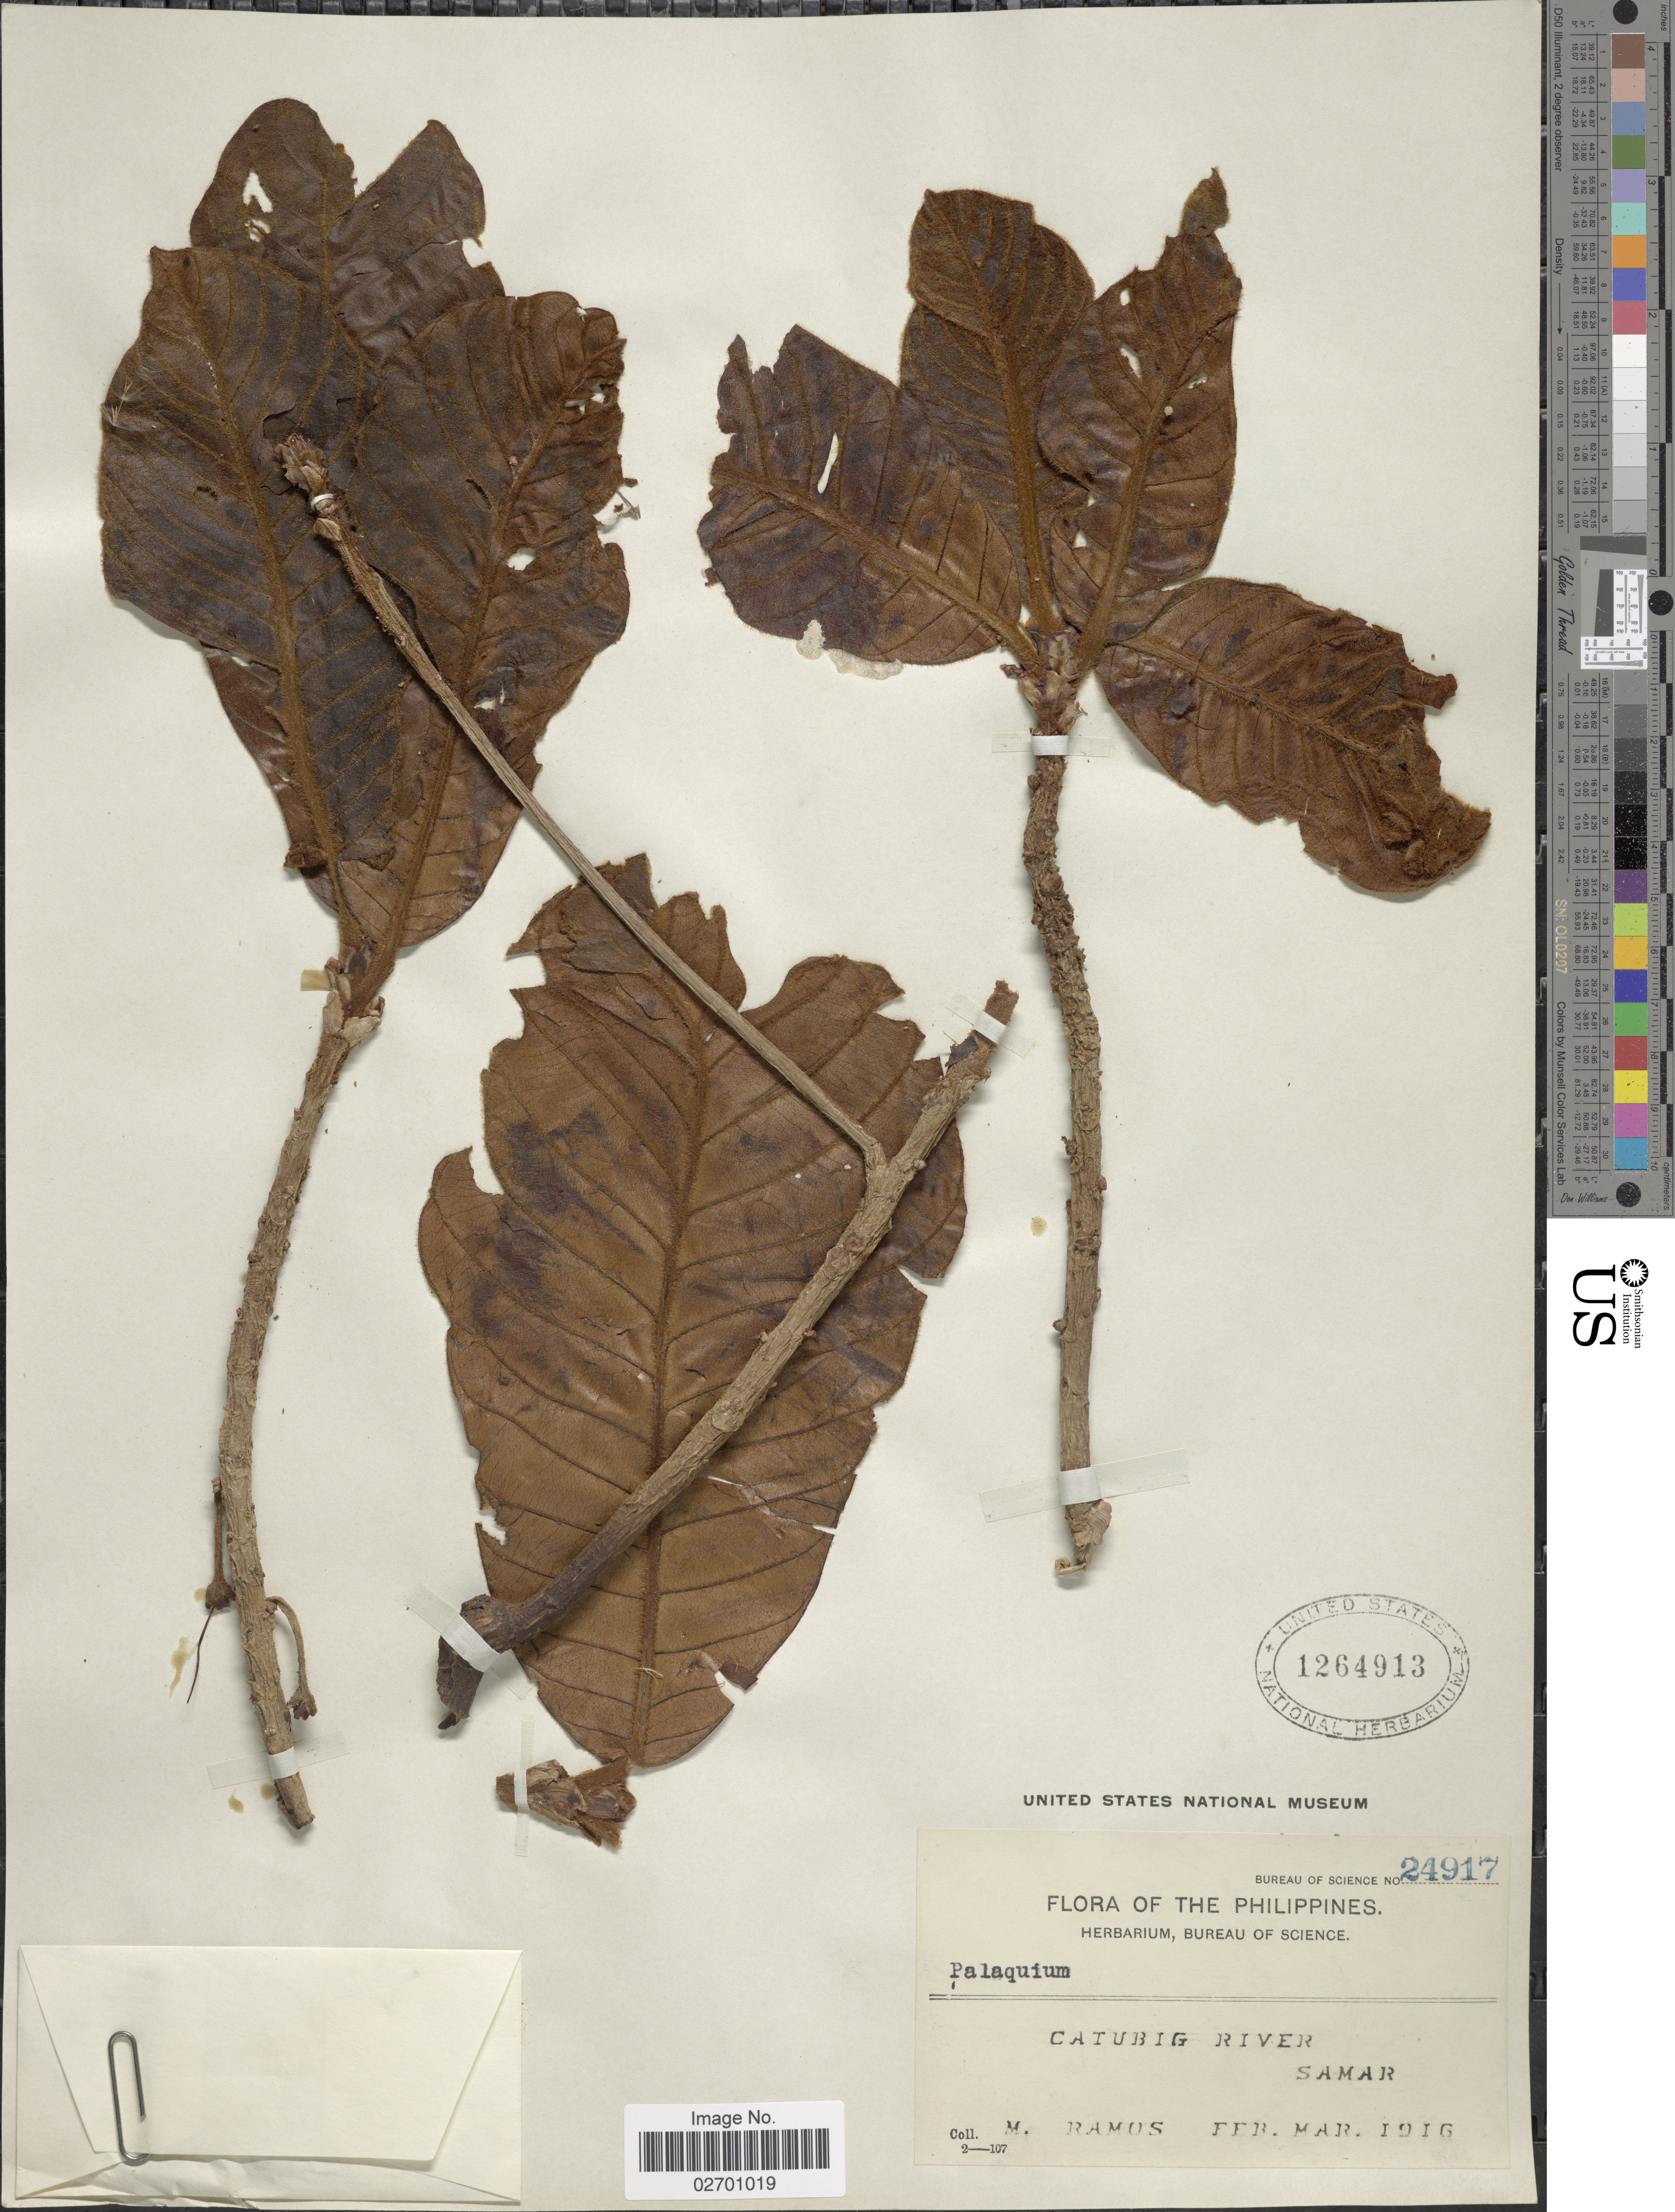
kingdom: Plantae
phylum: Tracheophyta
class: Magnoliopsida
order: Ericales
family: Sapotaceae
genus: Palaquium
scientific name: Palaquium sp.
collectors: M. Ramos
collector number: Bureau of Science 24917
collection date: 1916-02/1916-03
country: Philippines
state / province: Eastern Visayas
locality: Catubig River, Samar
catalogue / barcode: US 1264913